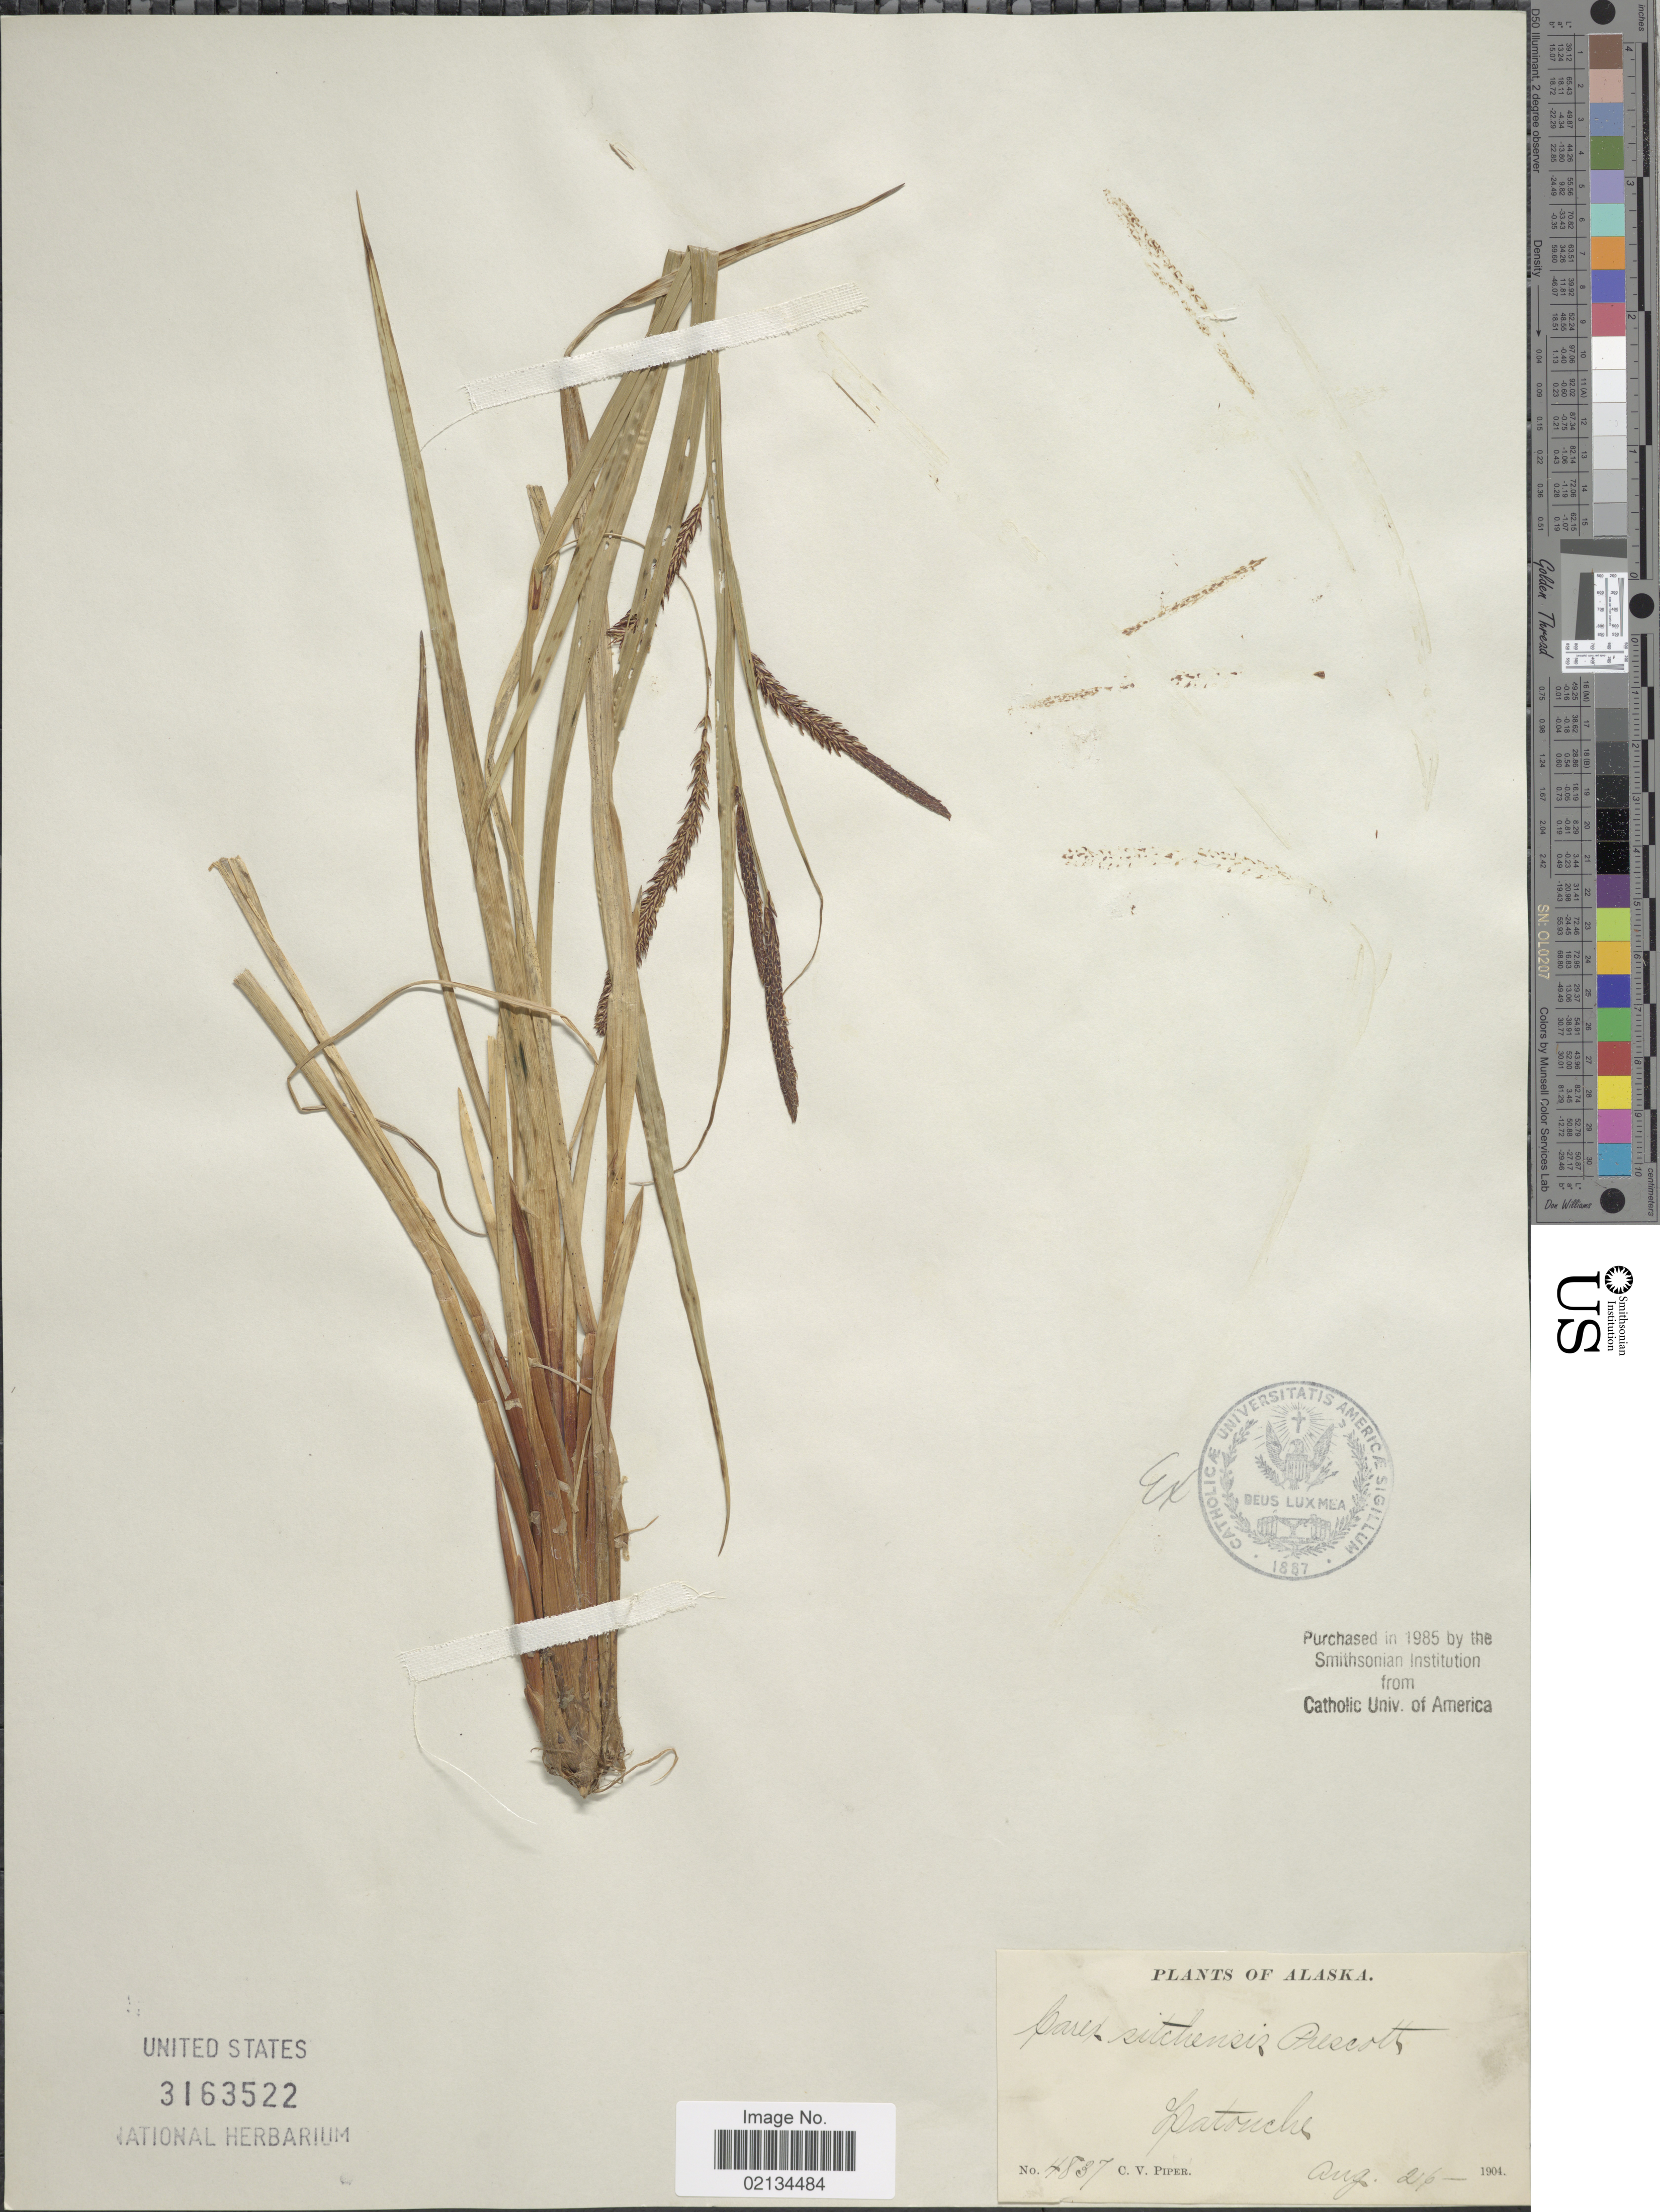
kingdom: Plantae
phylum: Tracheophyta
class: Liliopsida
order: Poales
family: Cyperaceae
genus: Carex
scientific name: Carex aquatilis var. dives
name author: (Holm) Kük.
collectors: C. V. Piper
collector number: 4837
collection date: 1904-08-26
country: United States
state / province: Alaska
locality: Latouche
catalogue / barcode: US 3163522